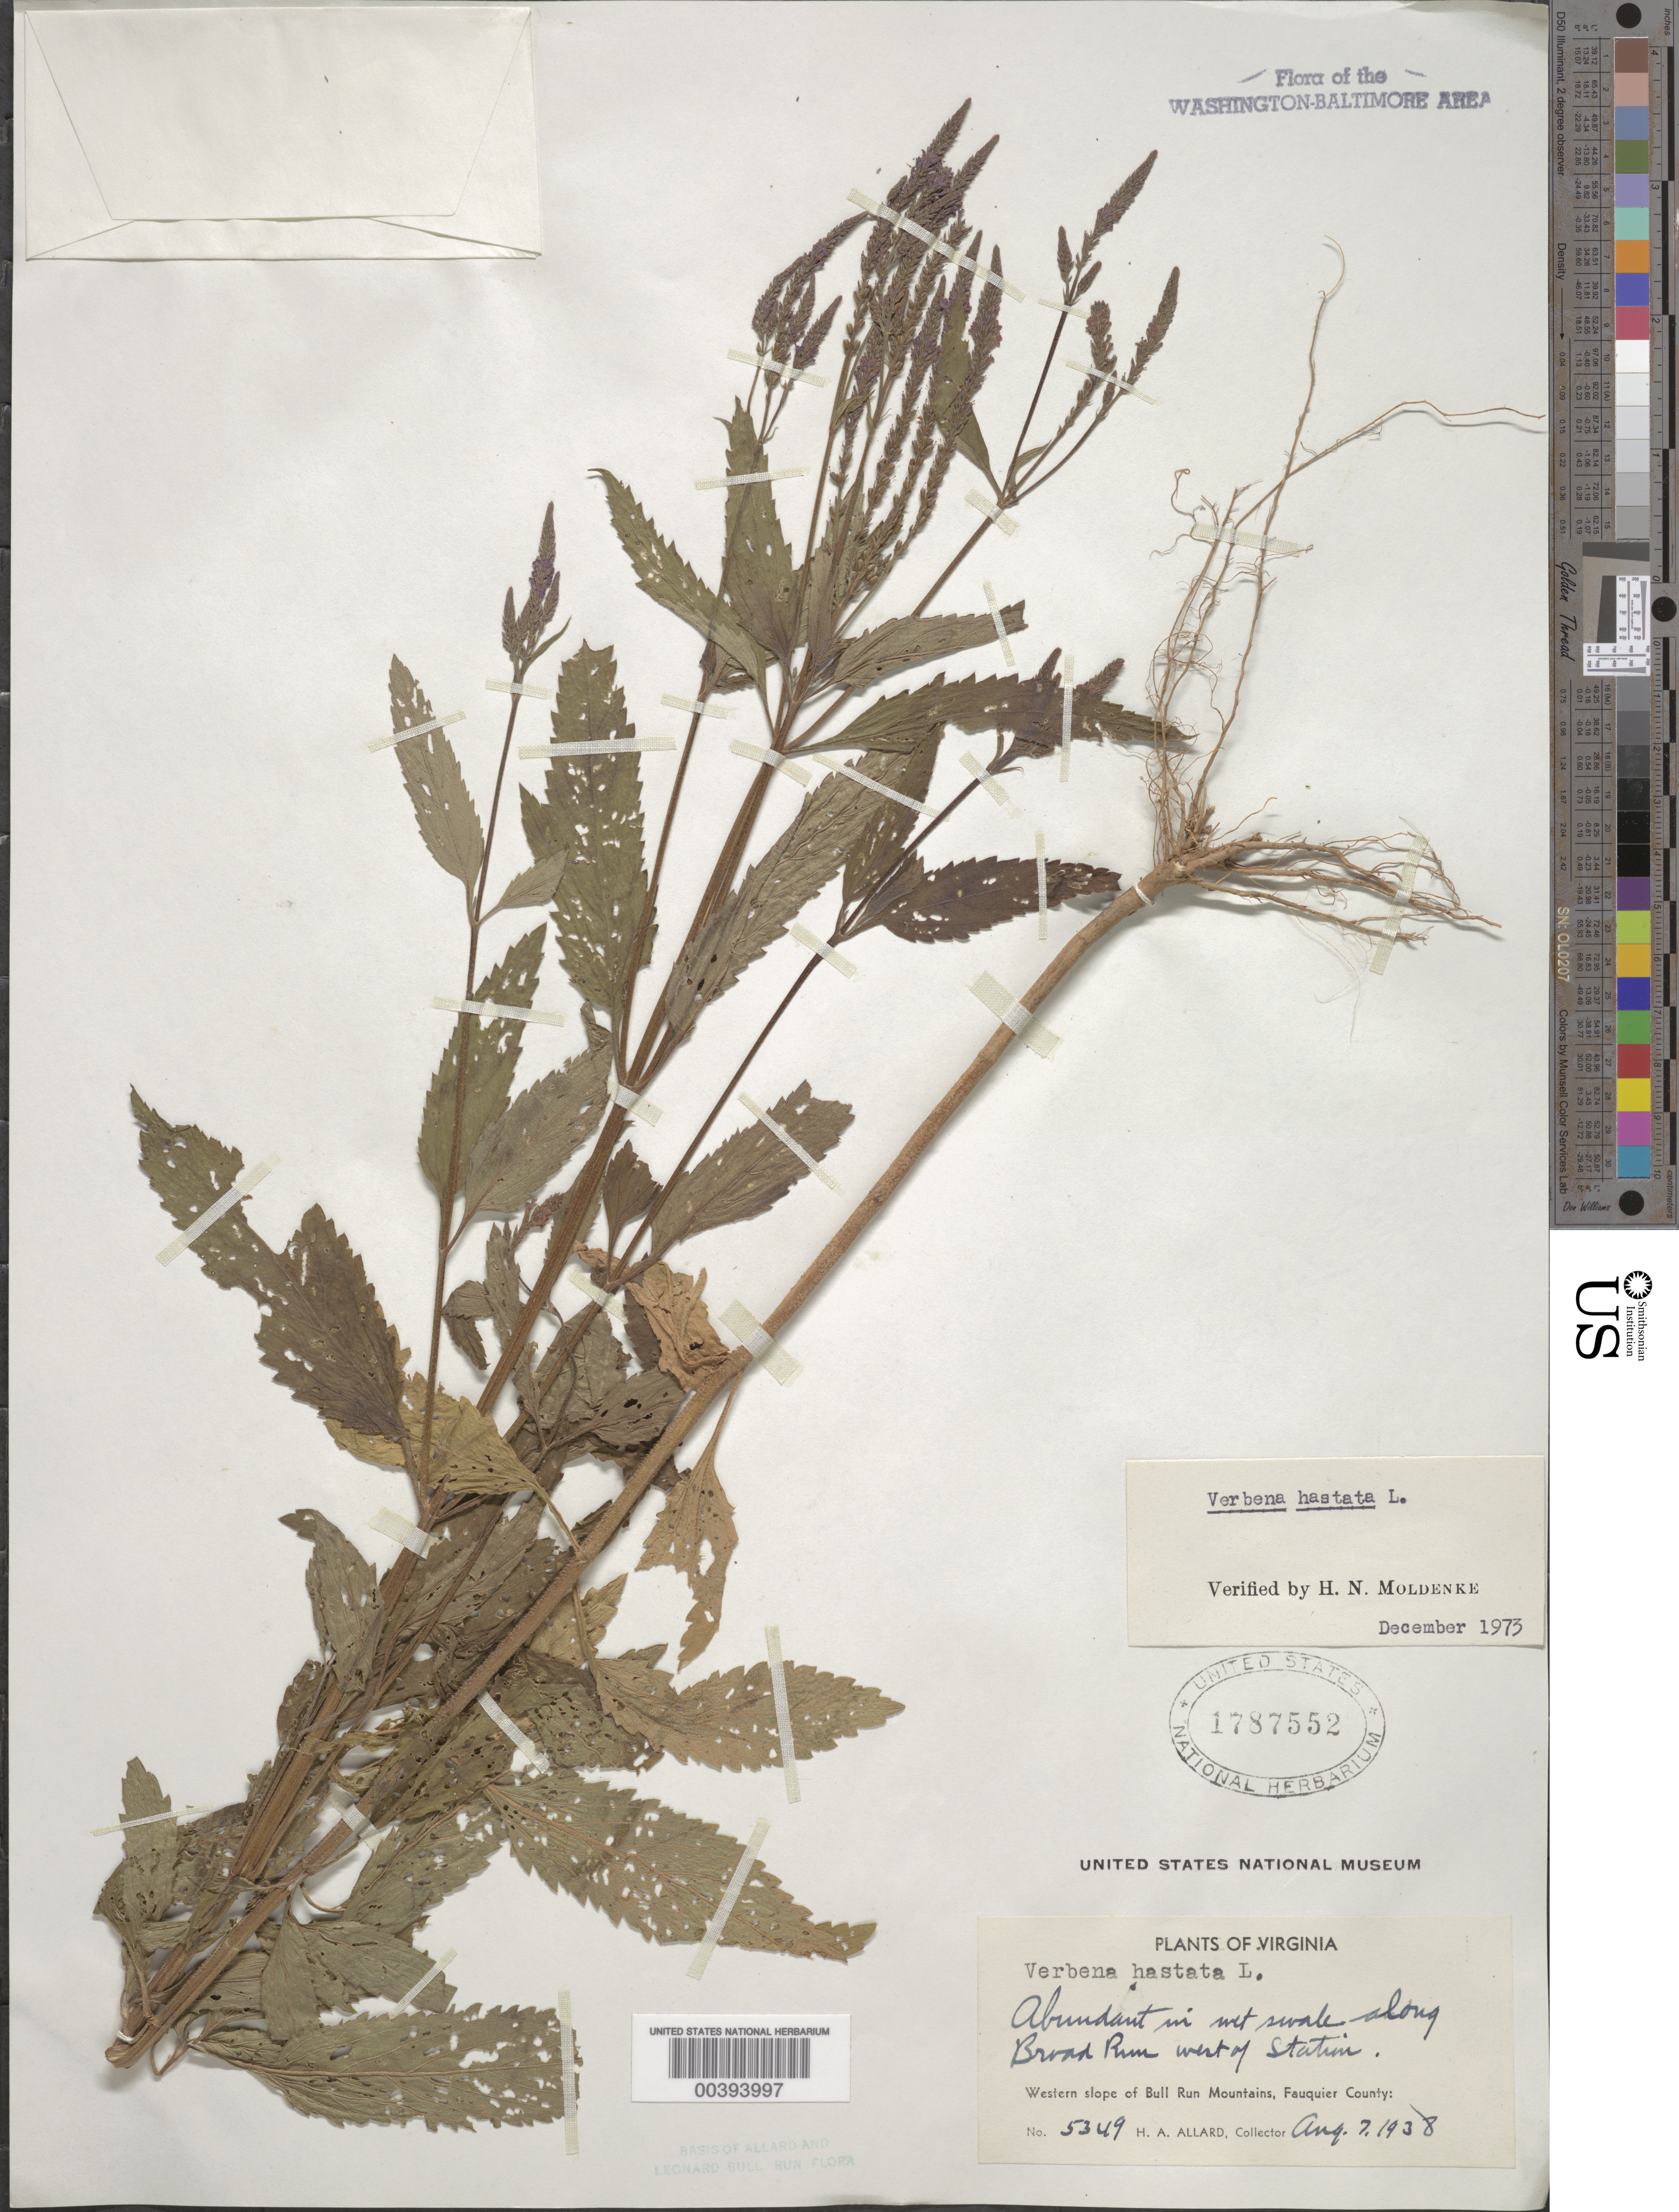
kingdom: Plantae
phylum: Tracheophyta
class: Magnoliopsida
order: Lamiales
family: Verbenaceae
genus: Verbena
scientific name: Verbena hastata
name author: L.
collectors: H. A. Allard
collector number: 5349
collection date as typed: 07 Aug 1938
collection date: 1938-08-07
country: United States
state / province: Virginia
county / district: Fauquier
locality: Broad Run west of Station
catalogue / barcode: US 1787552